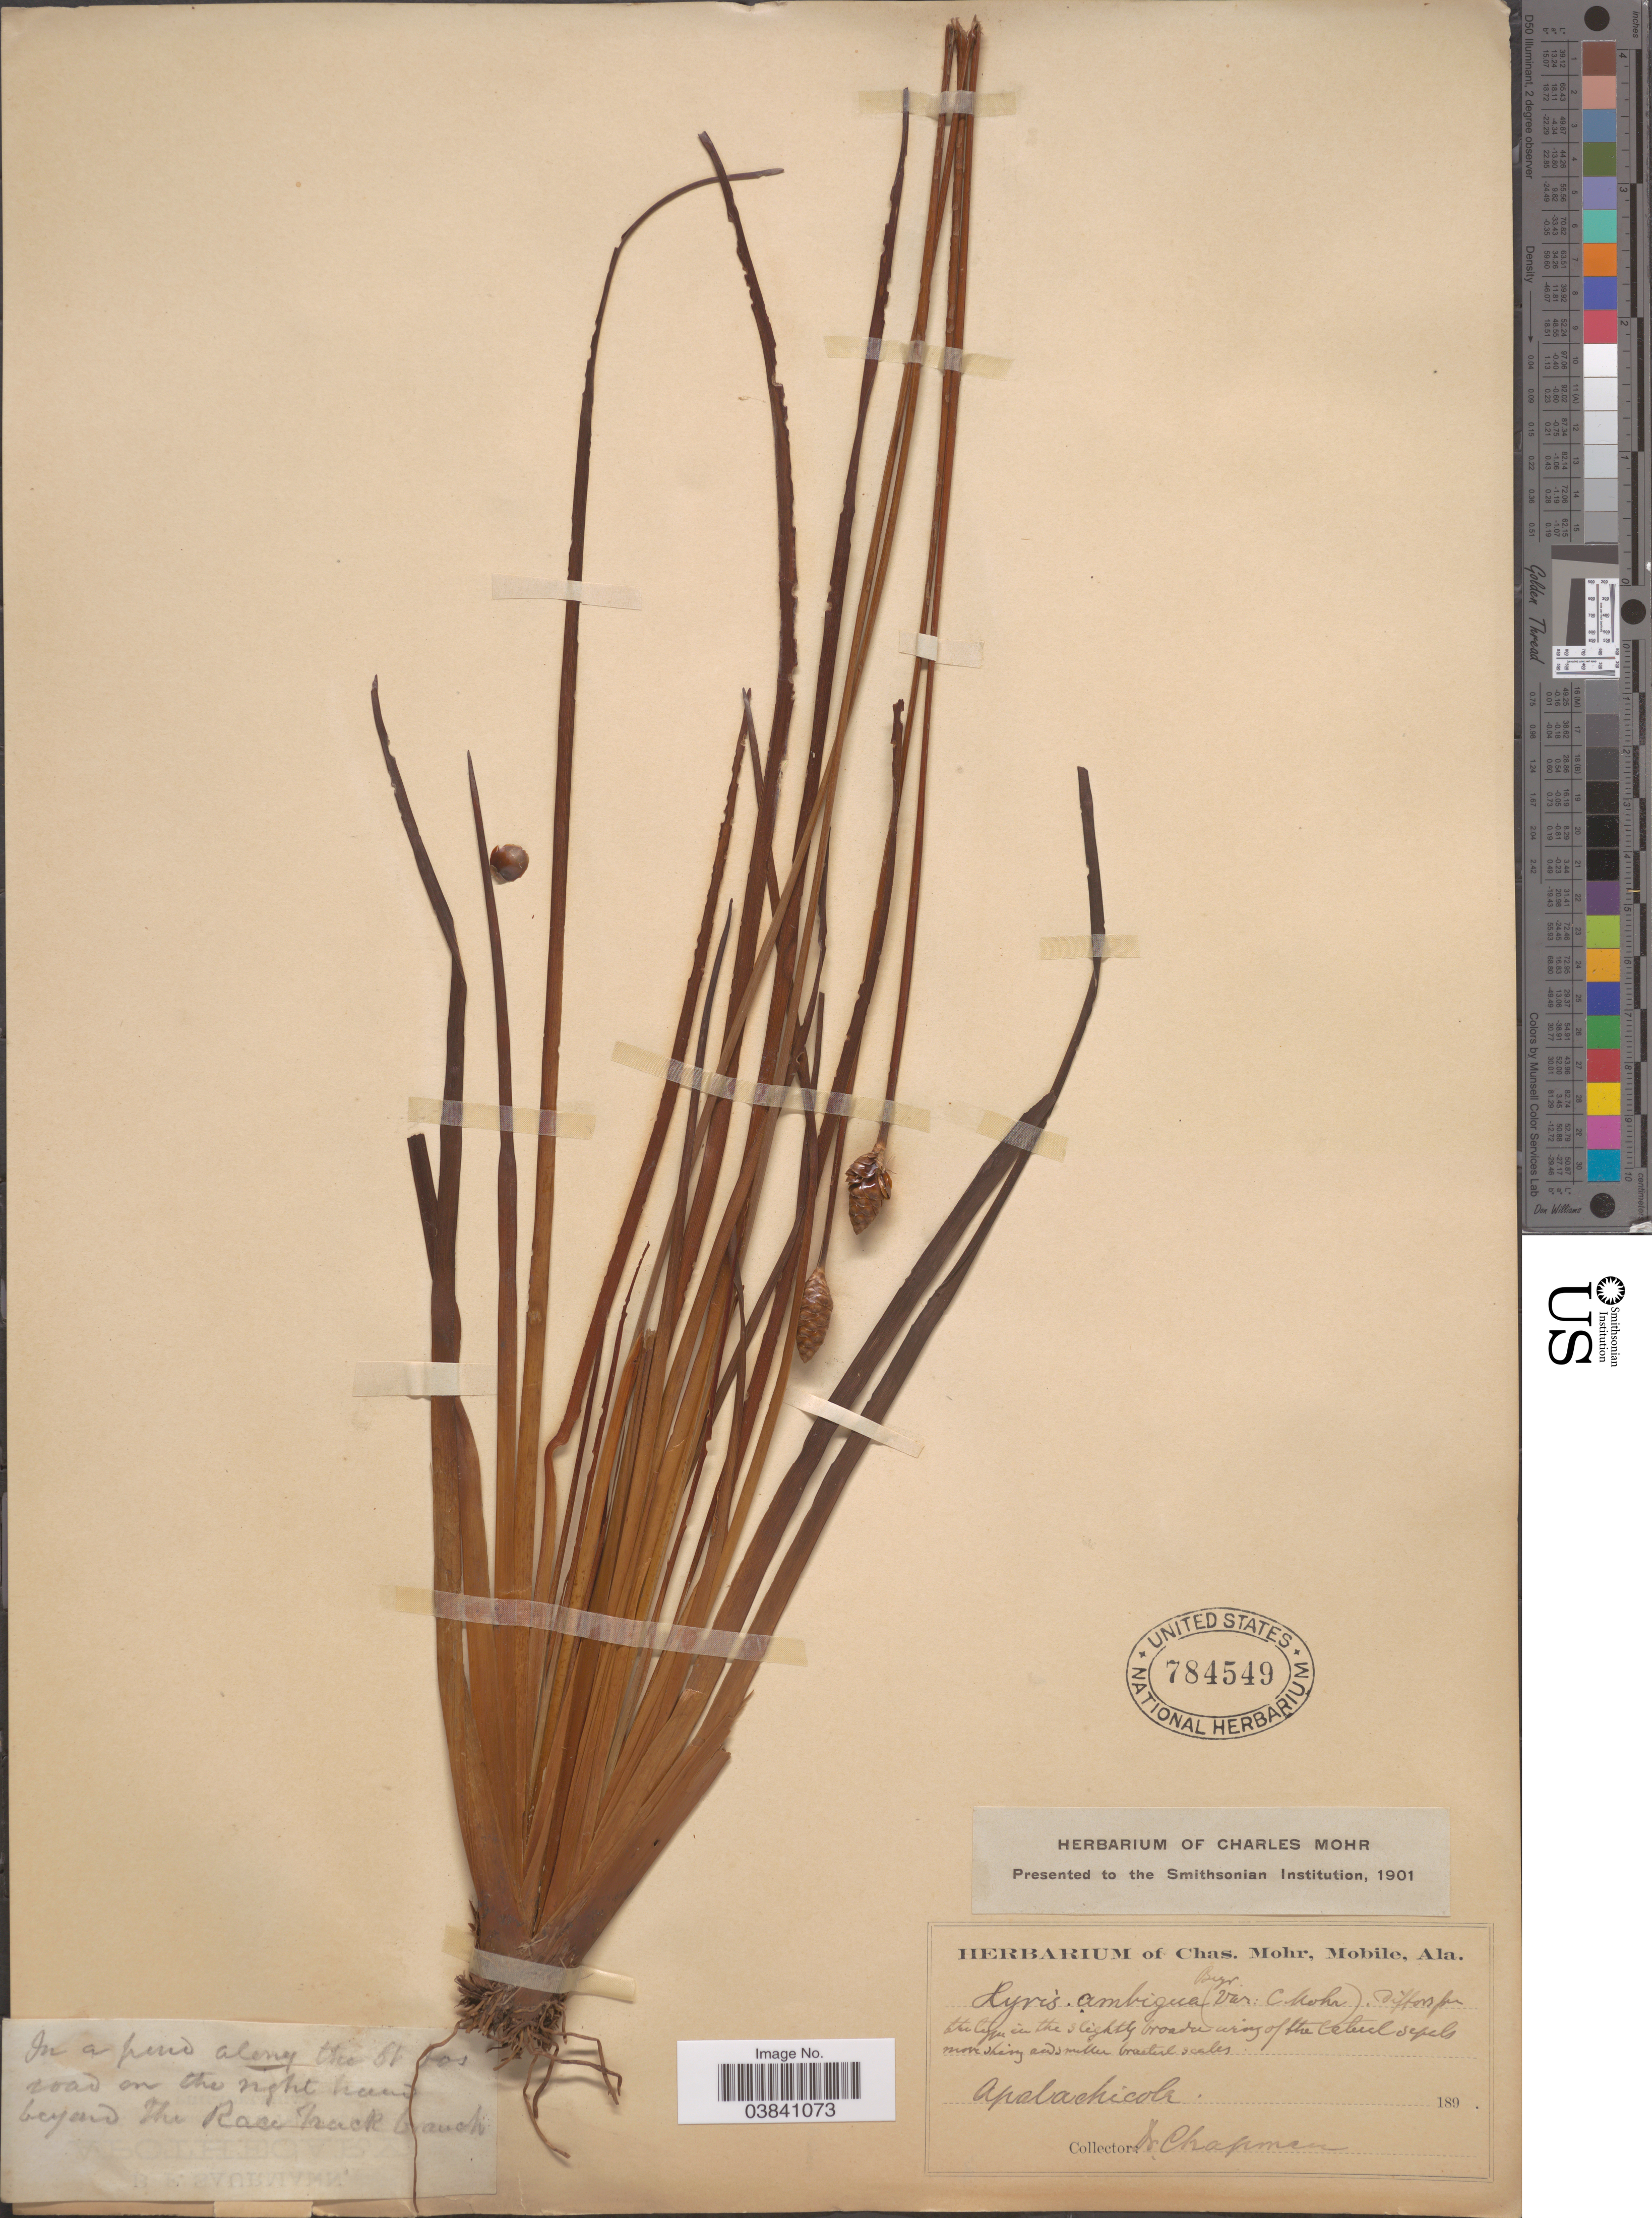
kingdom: Plantae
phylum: Tracheophyta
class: Liliopsida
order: Poales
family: Xyridaceae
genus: Xyris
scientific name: Xyris ambigua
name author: Beyr. ex Kunth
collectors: A. Chapman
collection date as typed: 189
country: United States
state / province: Florida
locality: Apalachicola. In a pond along the St. [illegible text]os road on the right hand beyond the Race Track Branch.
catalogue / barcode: US 784549